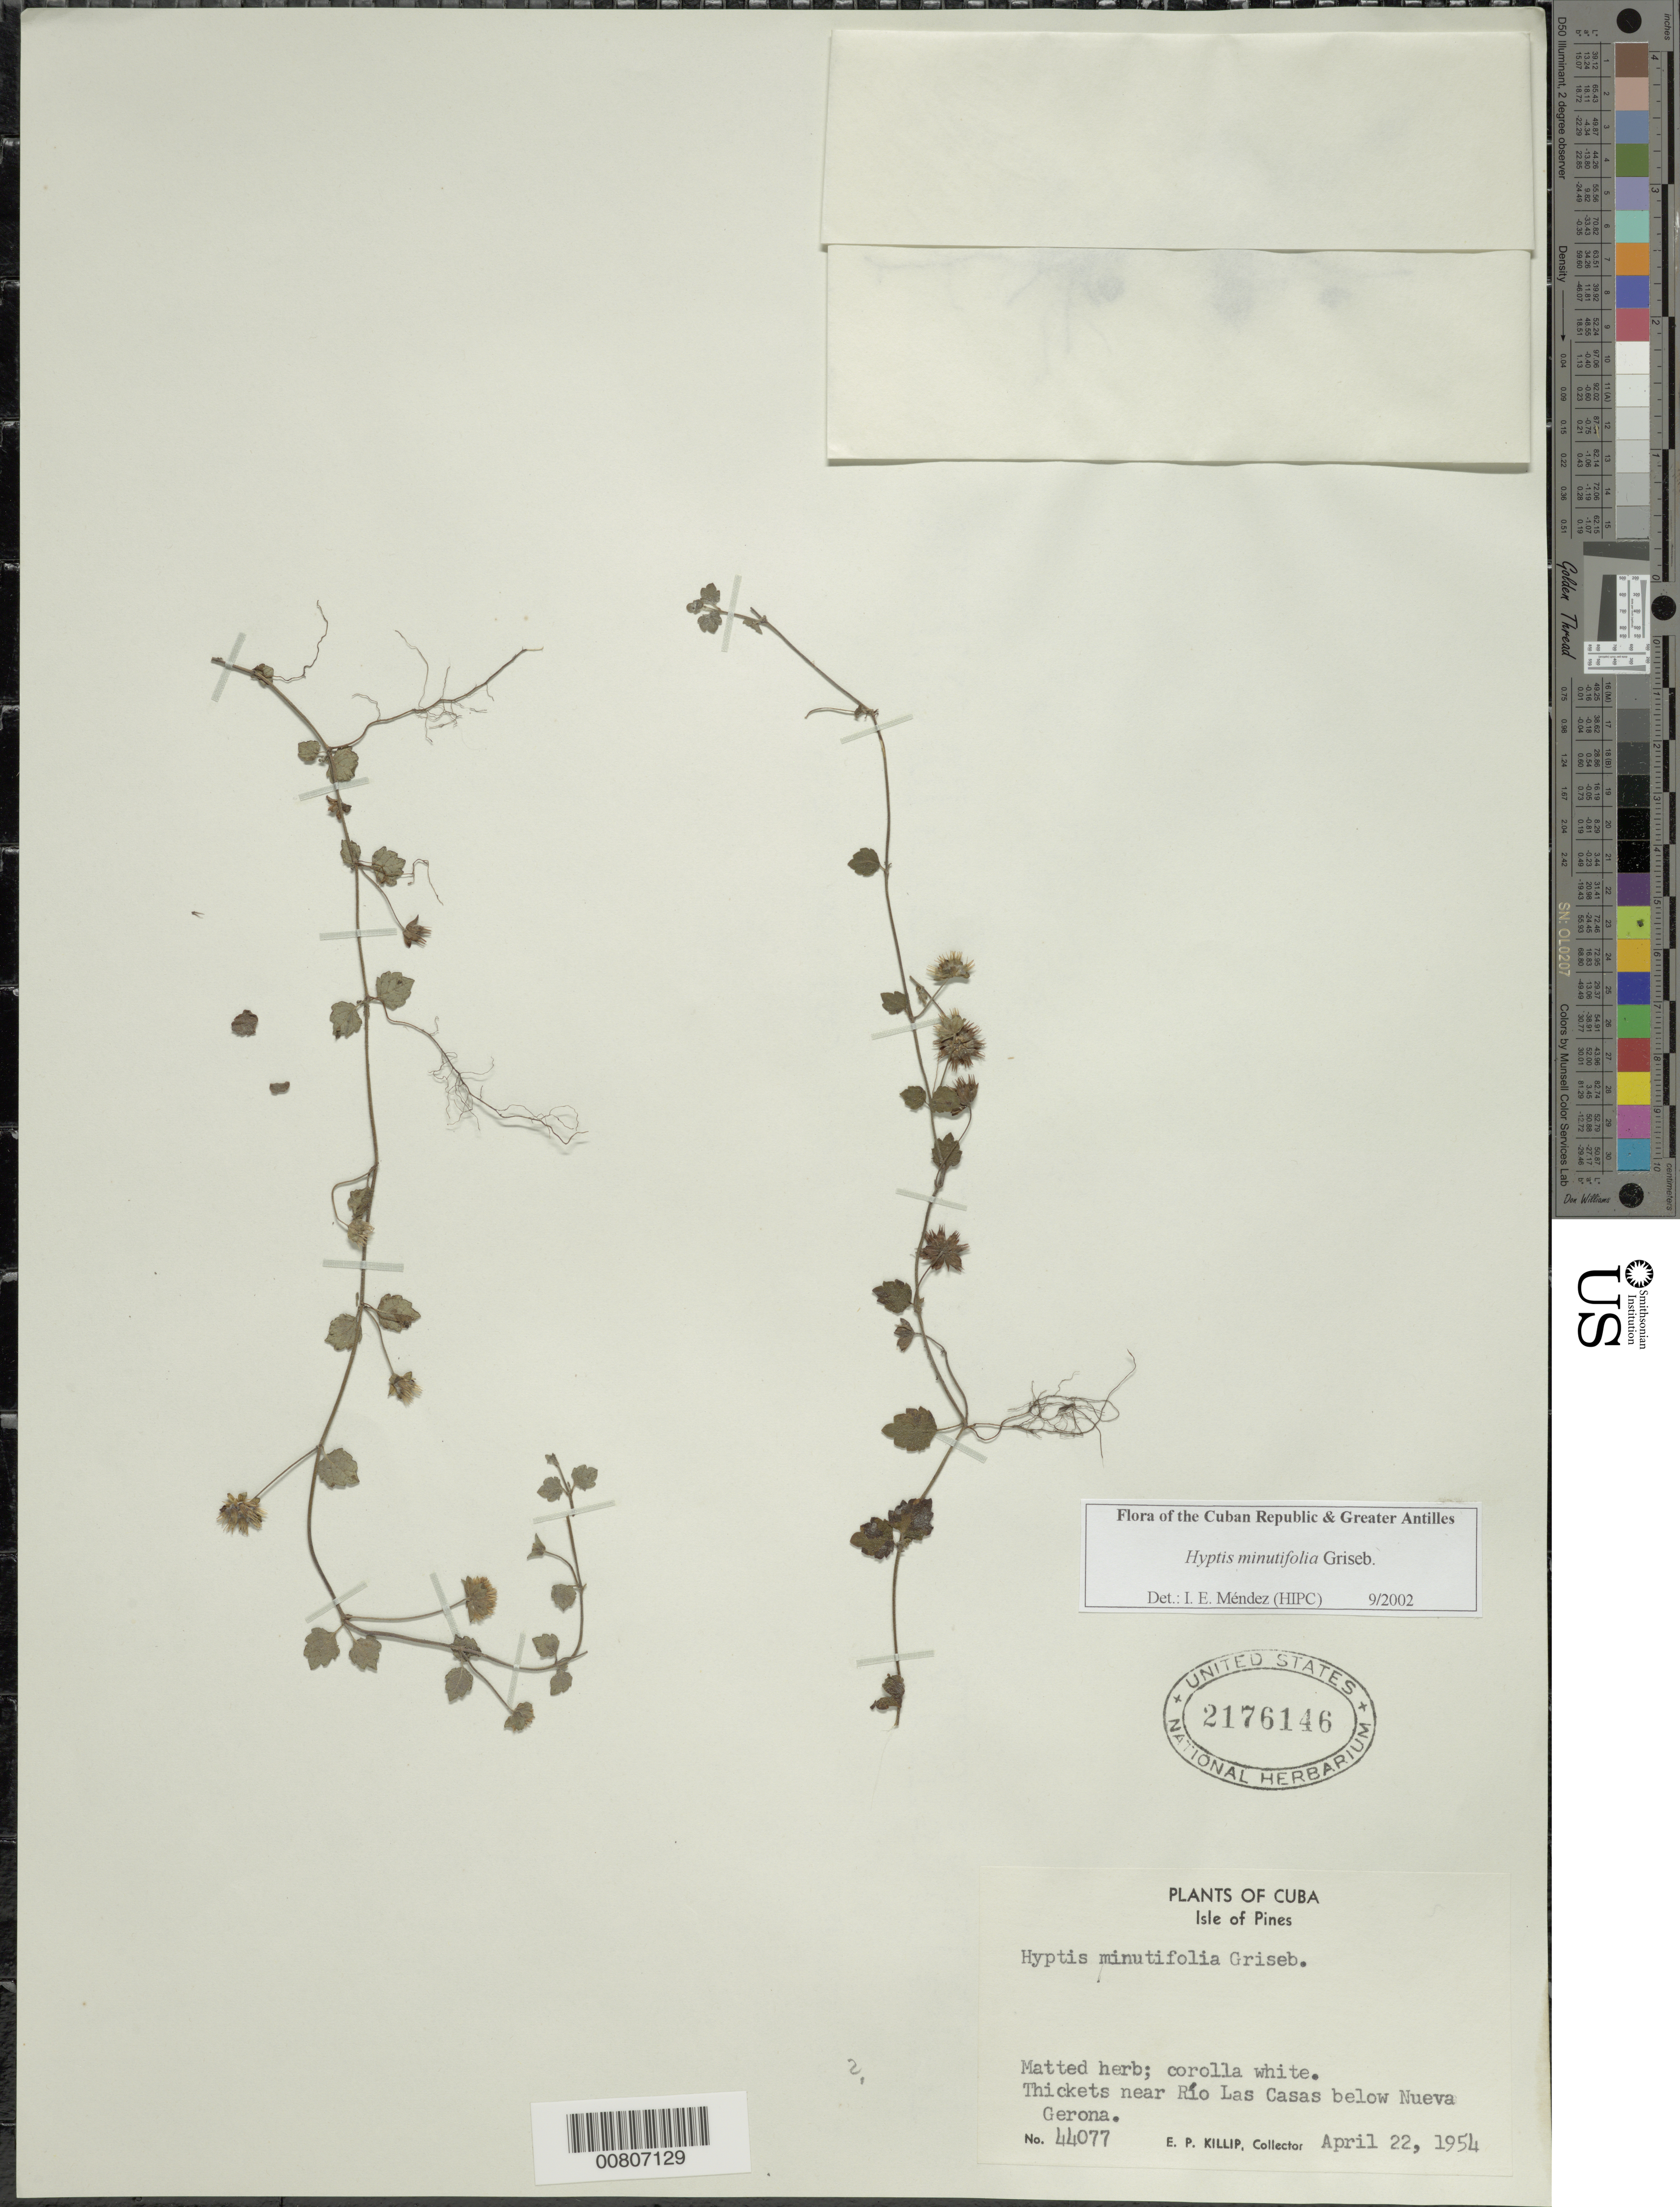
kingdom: Plantae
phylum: Tracheophyta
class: Magnoliopsida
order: Lamiales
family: Lamiaceae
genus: Hyptis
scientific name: Hyptis minutifolia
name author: Griseb.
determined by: Méndez, Isidro E., (HIPC)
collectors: E. P. Killip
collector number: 44077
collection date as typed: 22 Apr 1954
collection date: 1954-04-22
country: Cuba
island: Isla de la Juventud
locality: Isle of Pines, Río Las Casas, below Nueva Gerona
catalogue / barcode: US 2176146